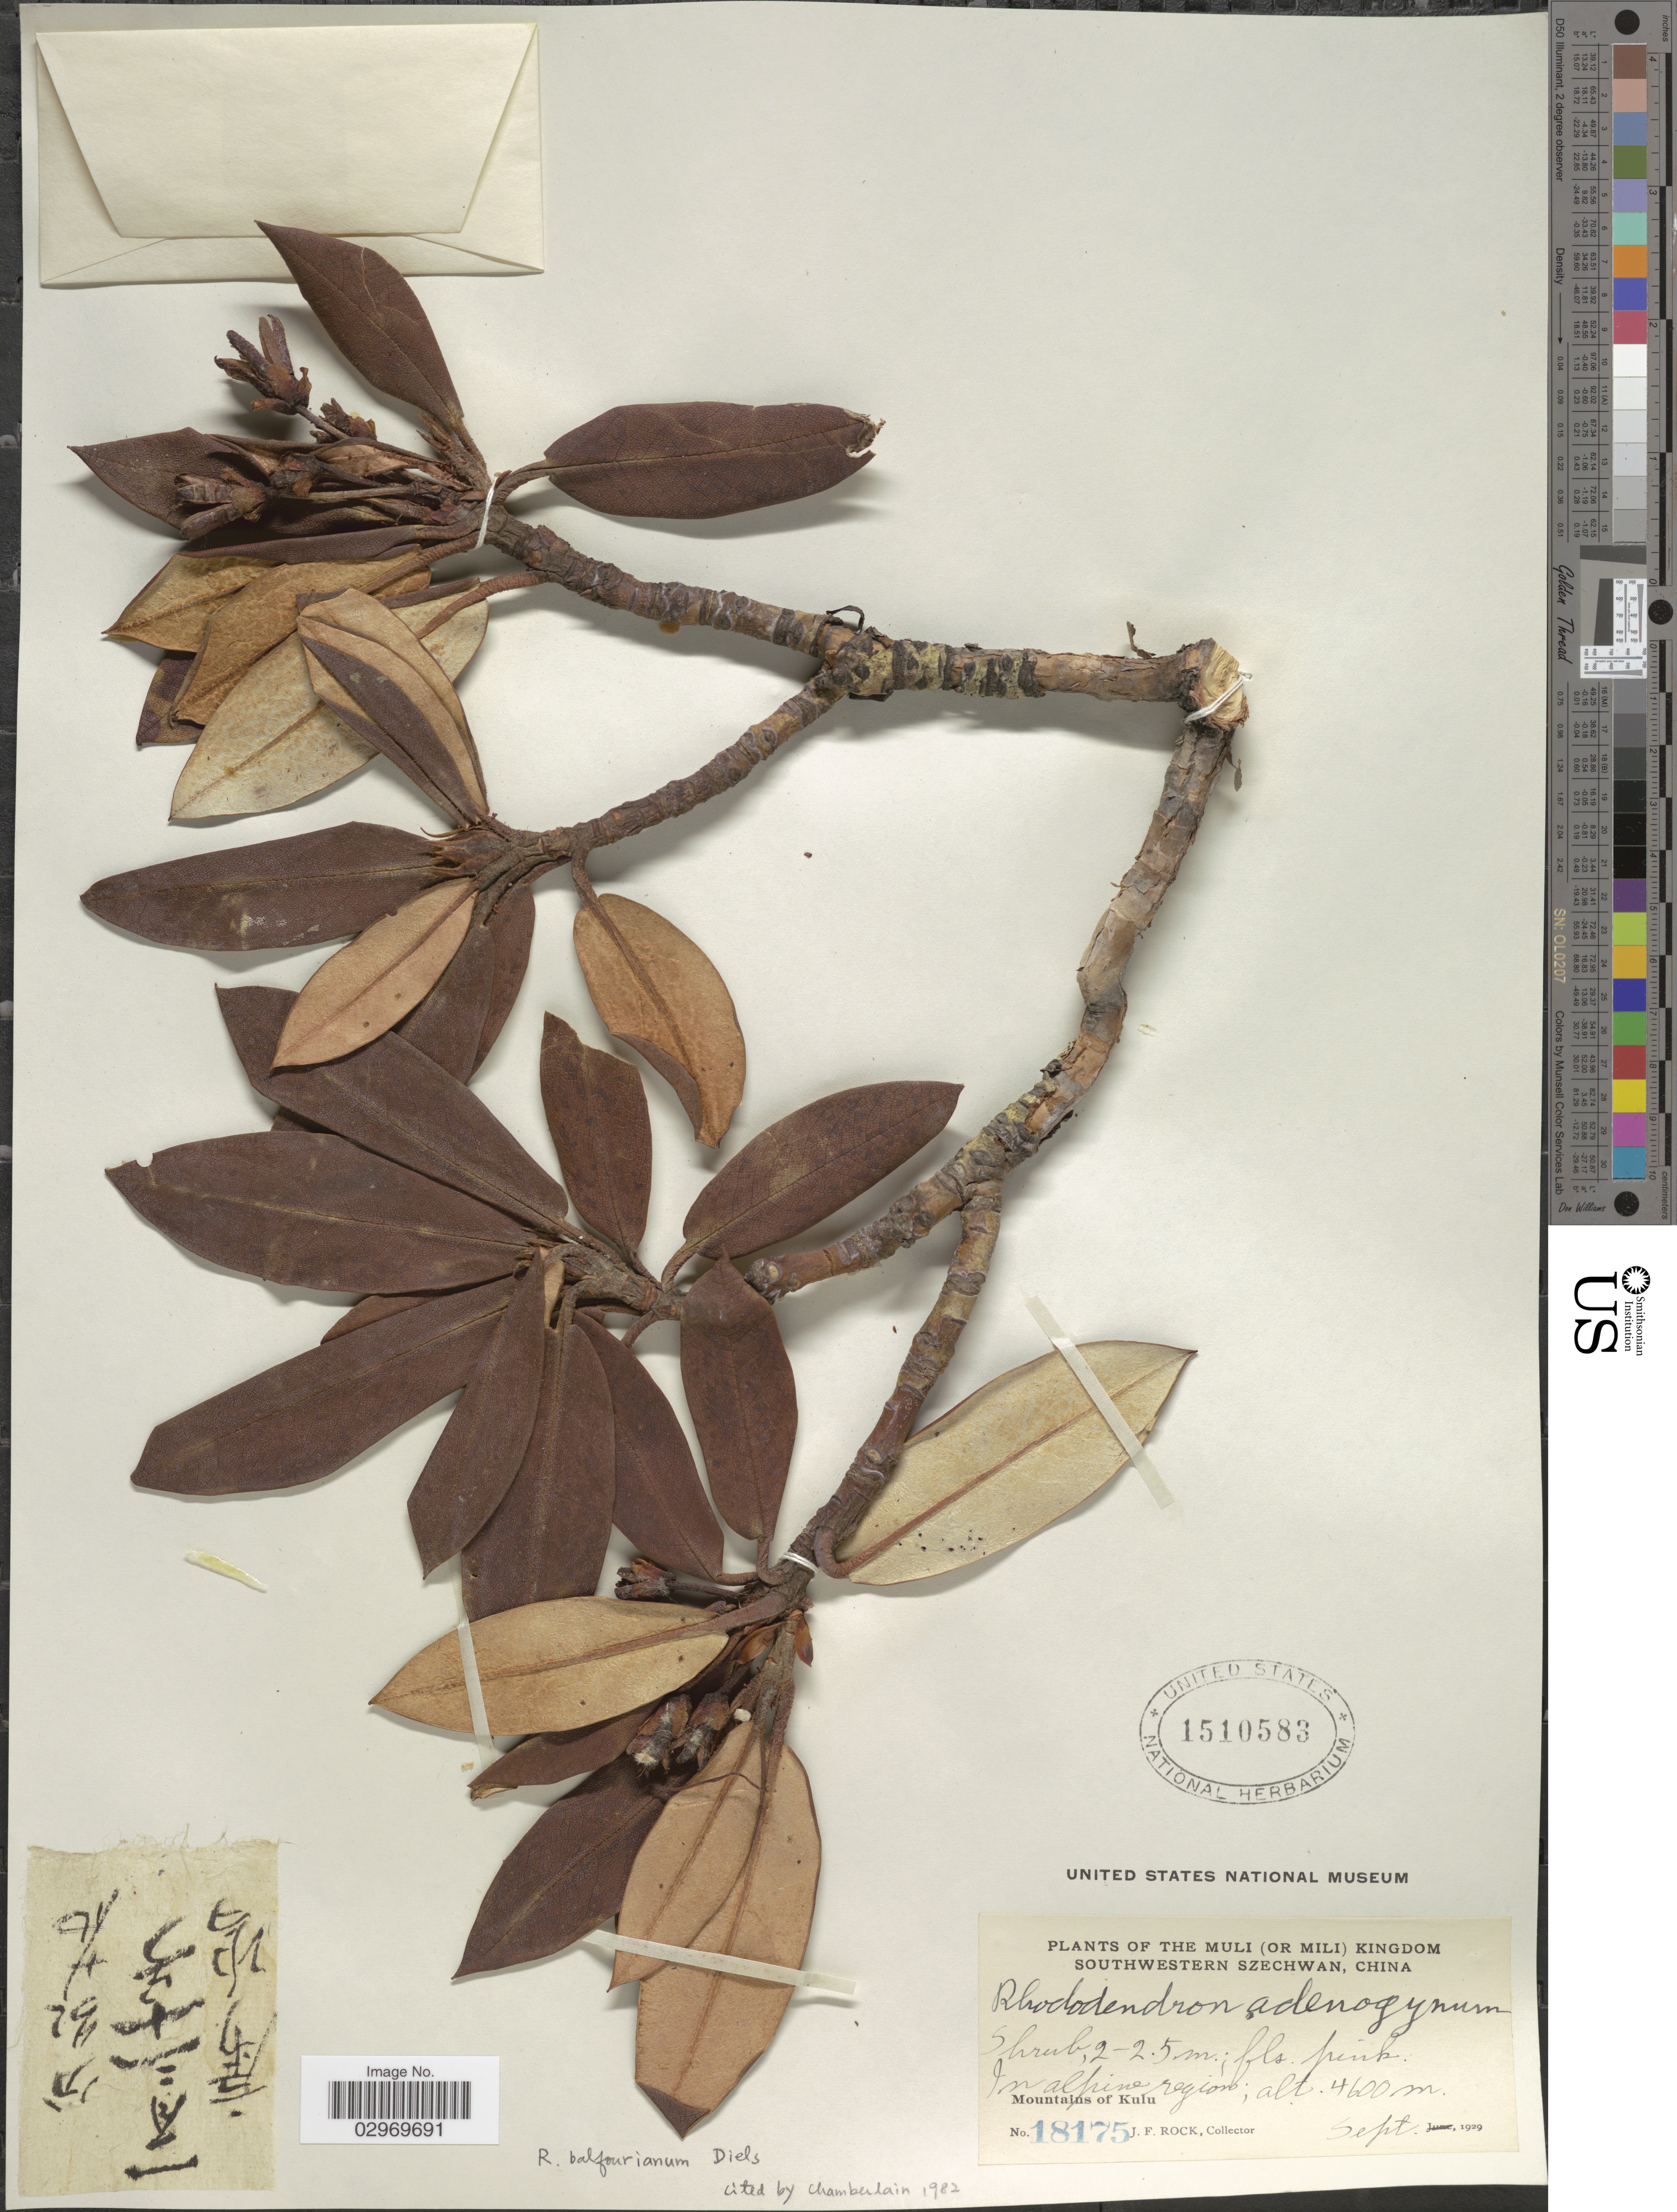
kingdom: Plantae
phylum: Tracheophyta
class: Magnoliopsida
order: Ericales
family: Ericaceae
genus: Rhododendron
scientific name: Rhododendron balfourianum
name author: Diels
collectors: J. Rock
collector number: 18175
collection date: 1929-09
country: China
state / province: Sichuan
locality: The Muli (or Mili) Kingdom, Southwestern Szechwan. In alpine regions. Mountains of Kulu.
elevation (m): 4600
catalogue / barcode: US 1510583